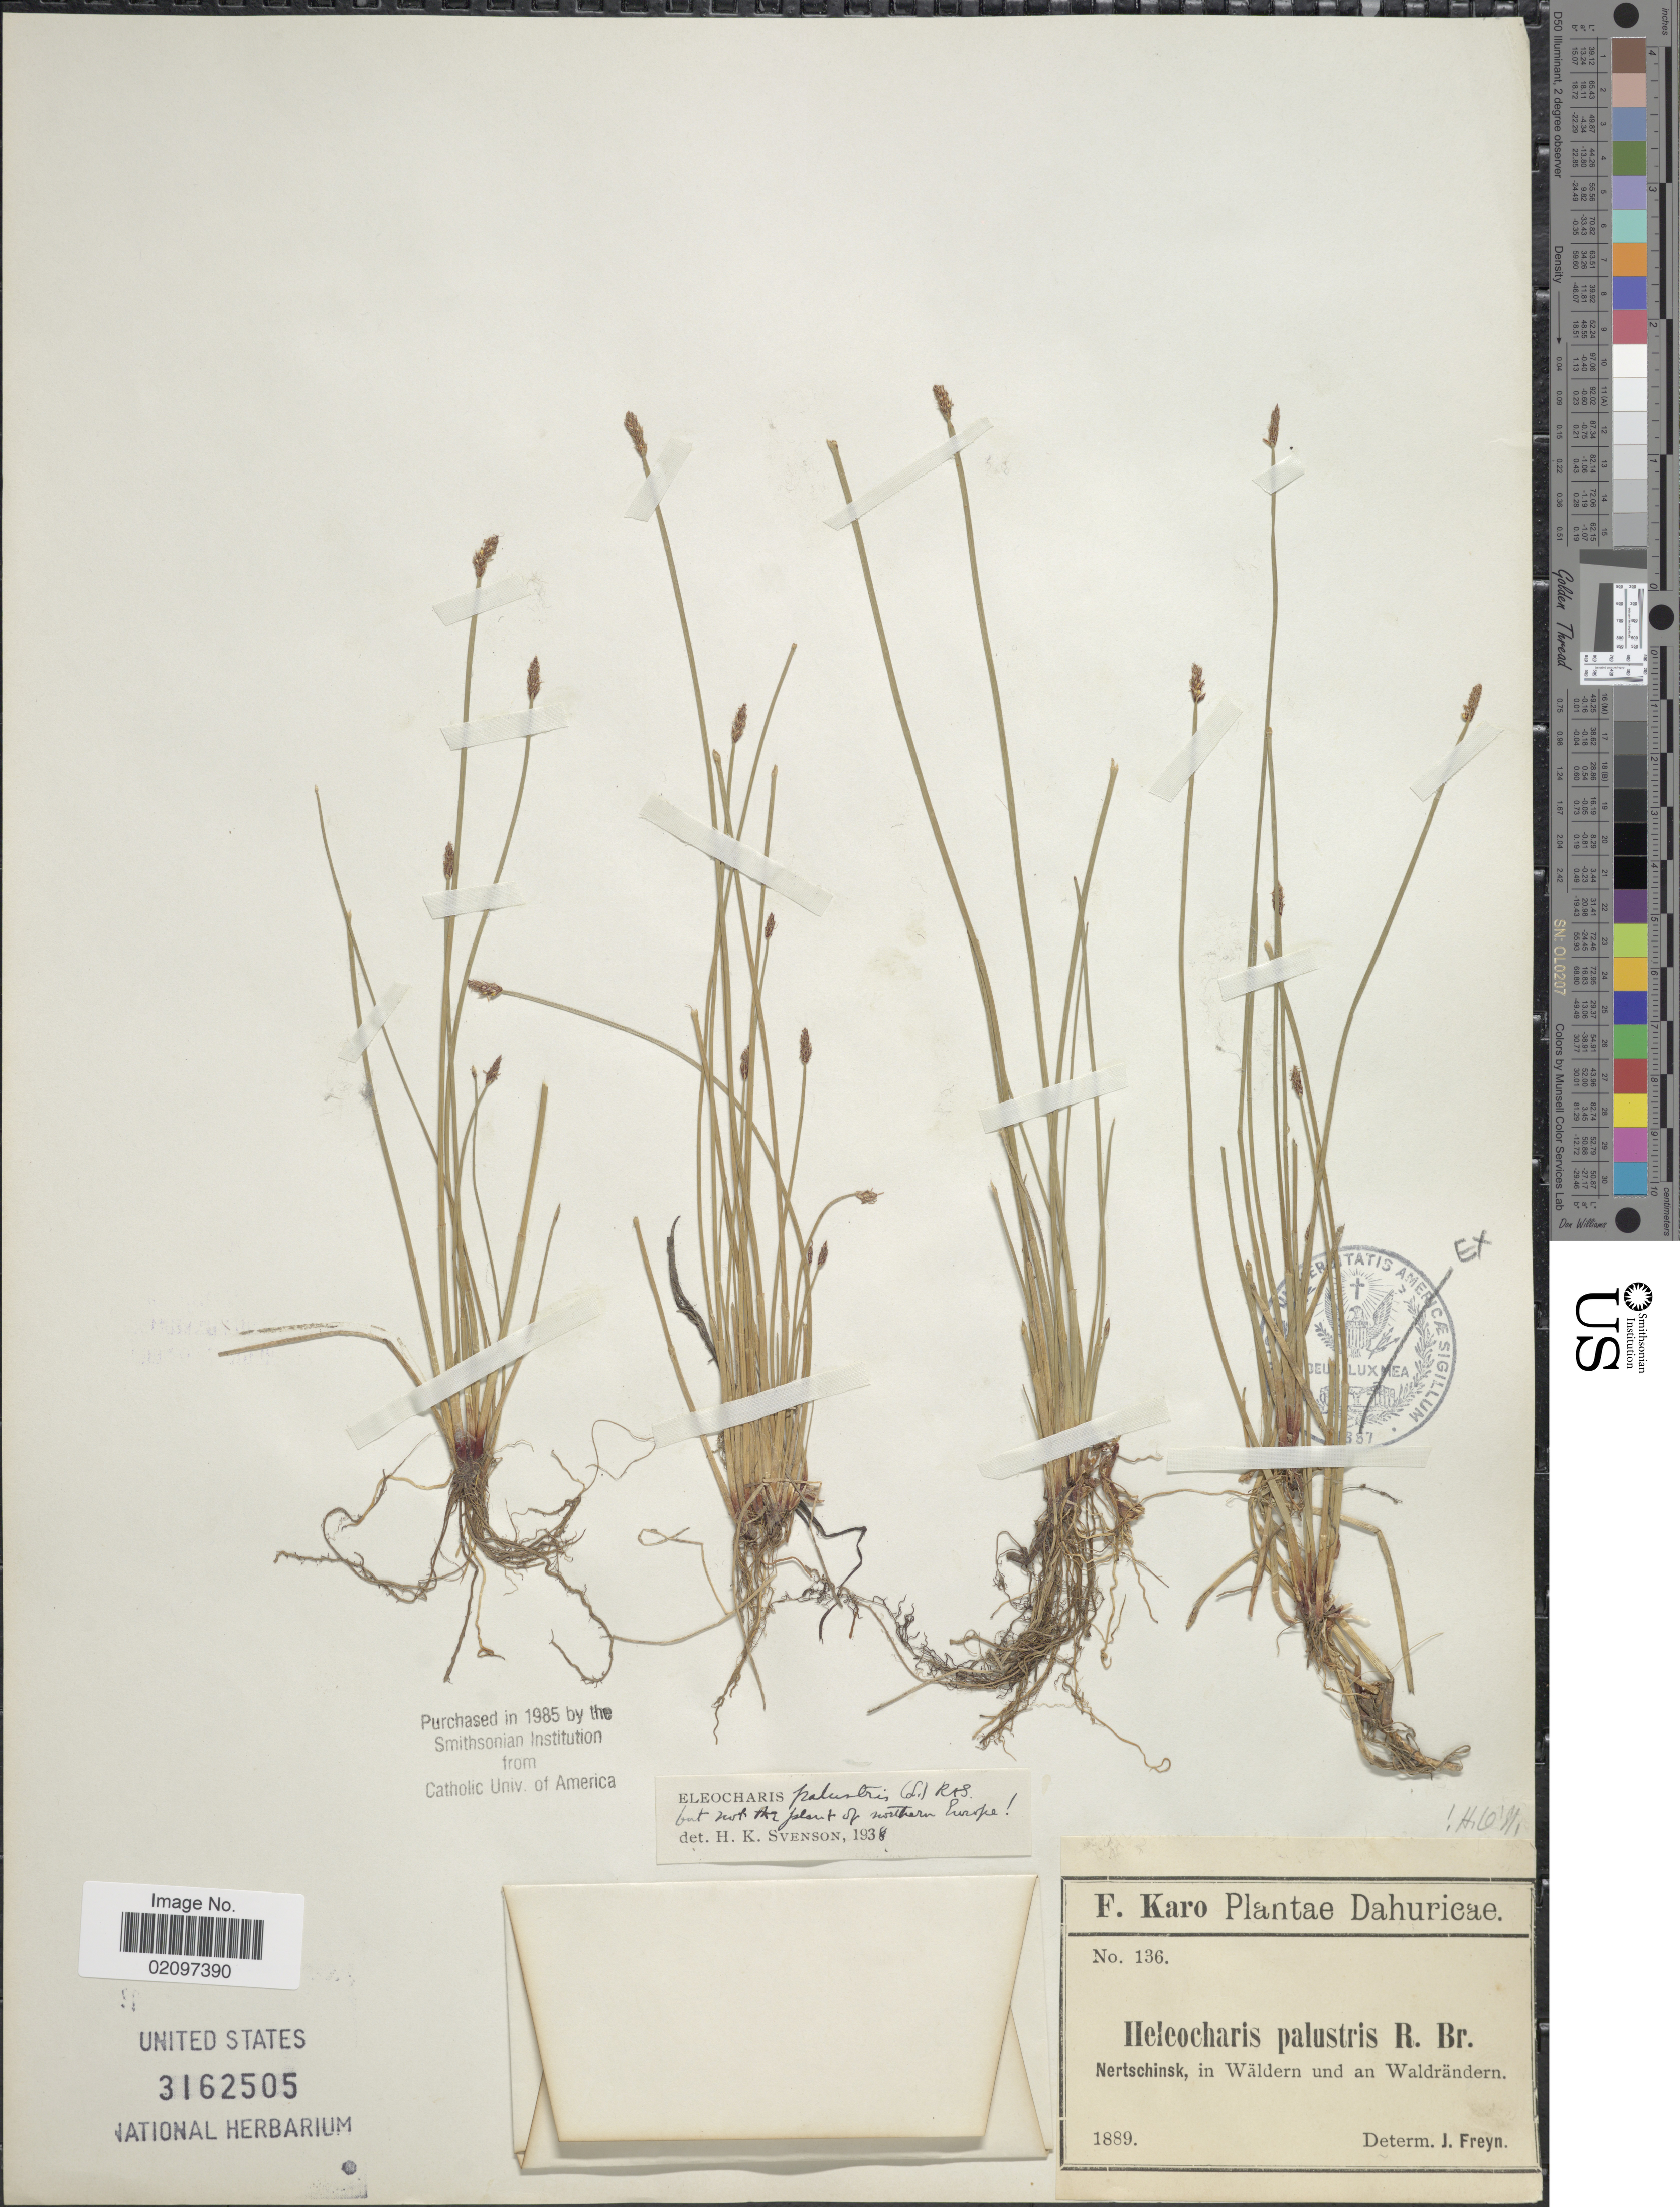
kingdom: Plantae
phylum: Tracheophyta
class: Liliopsida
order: Poales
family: Cyperaceae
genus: Eleocharis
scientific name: Eleocharis palustris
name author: (L.) Roem. & Schult.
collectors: F. Karo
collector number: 136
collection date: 1889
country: Russian Federation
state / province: Zabaykalsky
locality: Dahuricae, Nertschinsk, in Waldern und an Waldandern.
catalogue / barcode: US 3162505